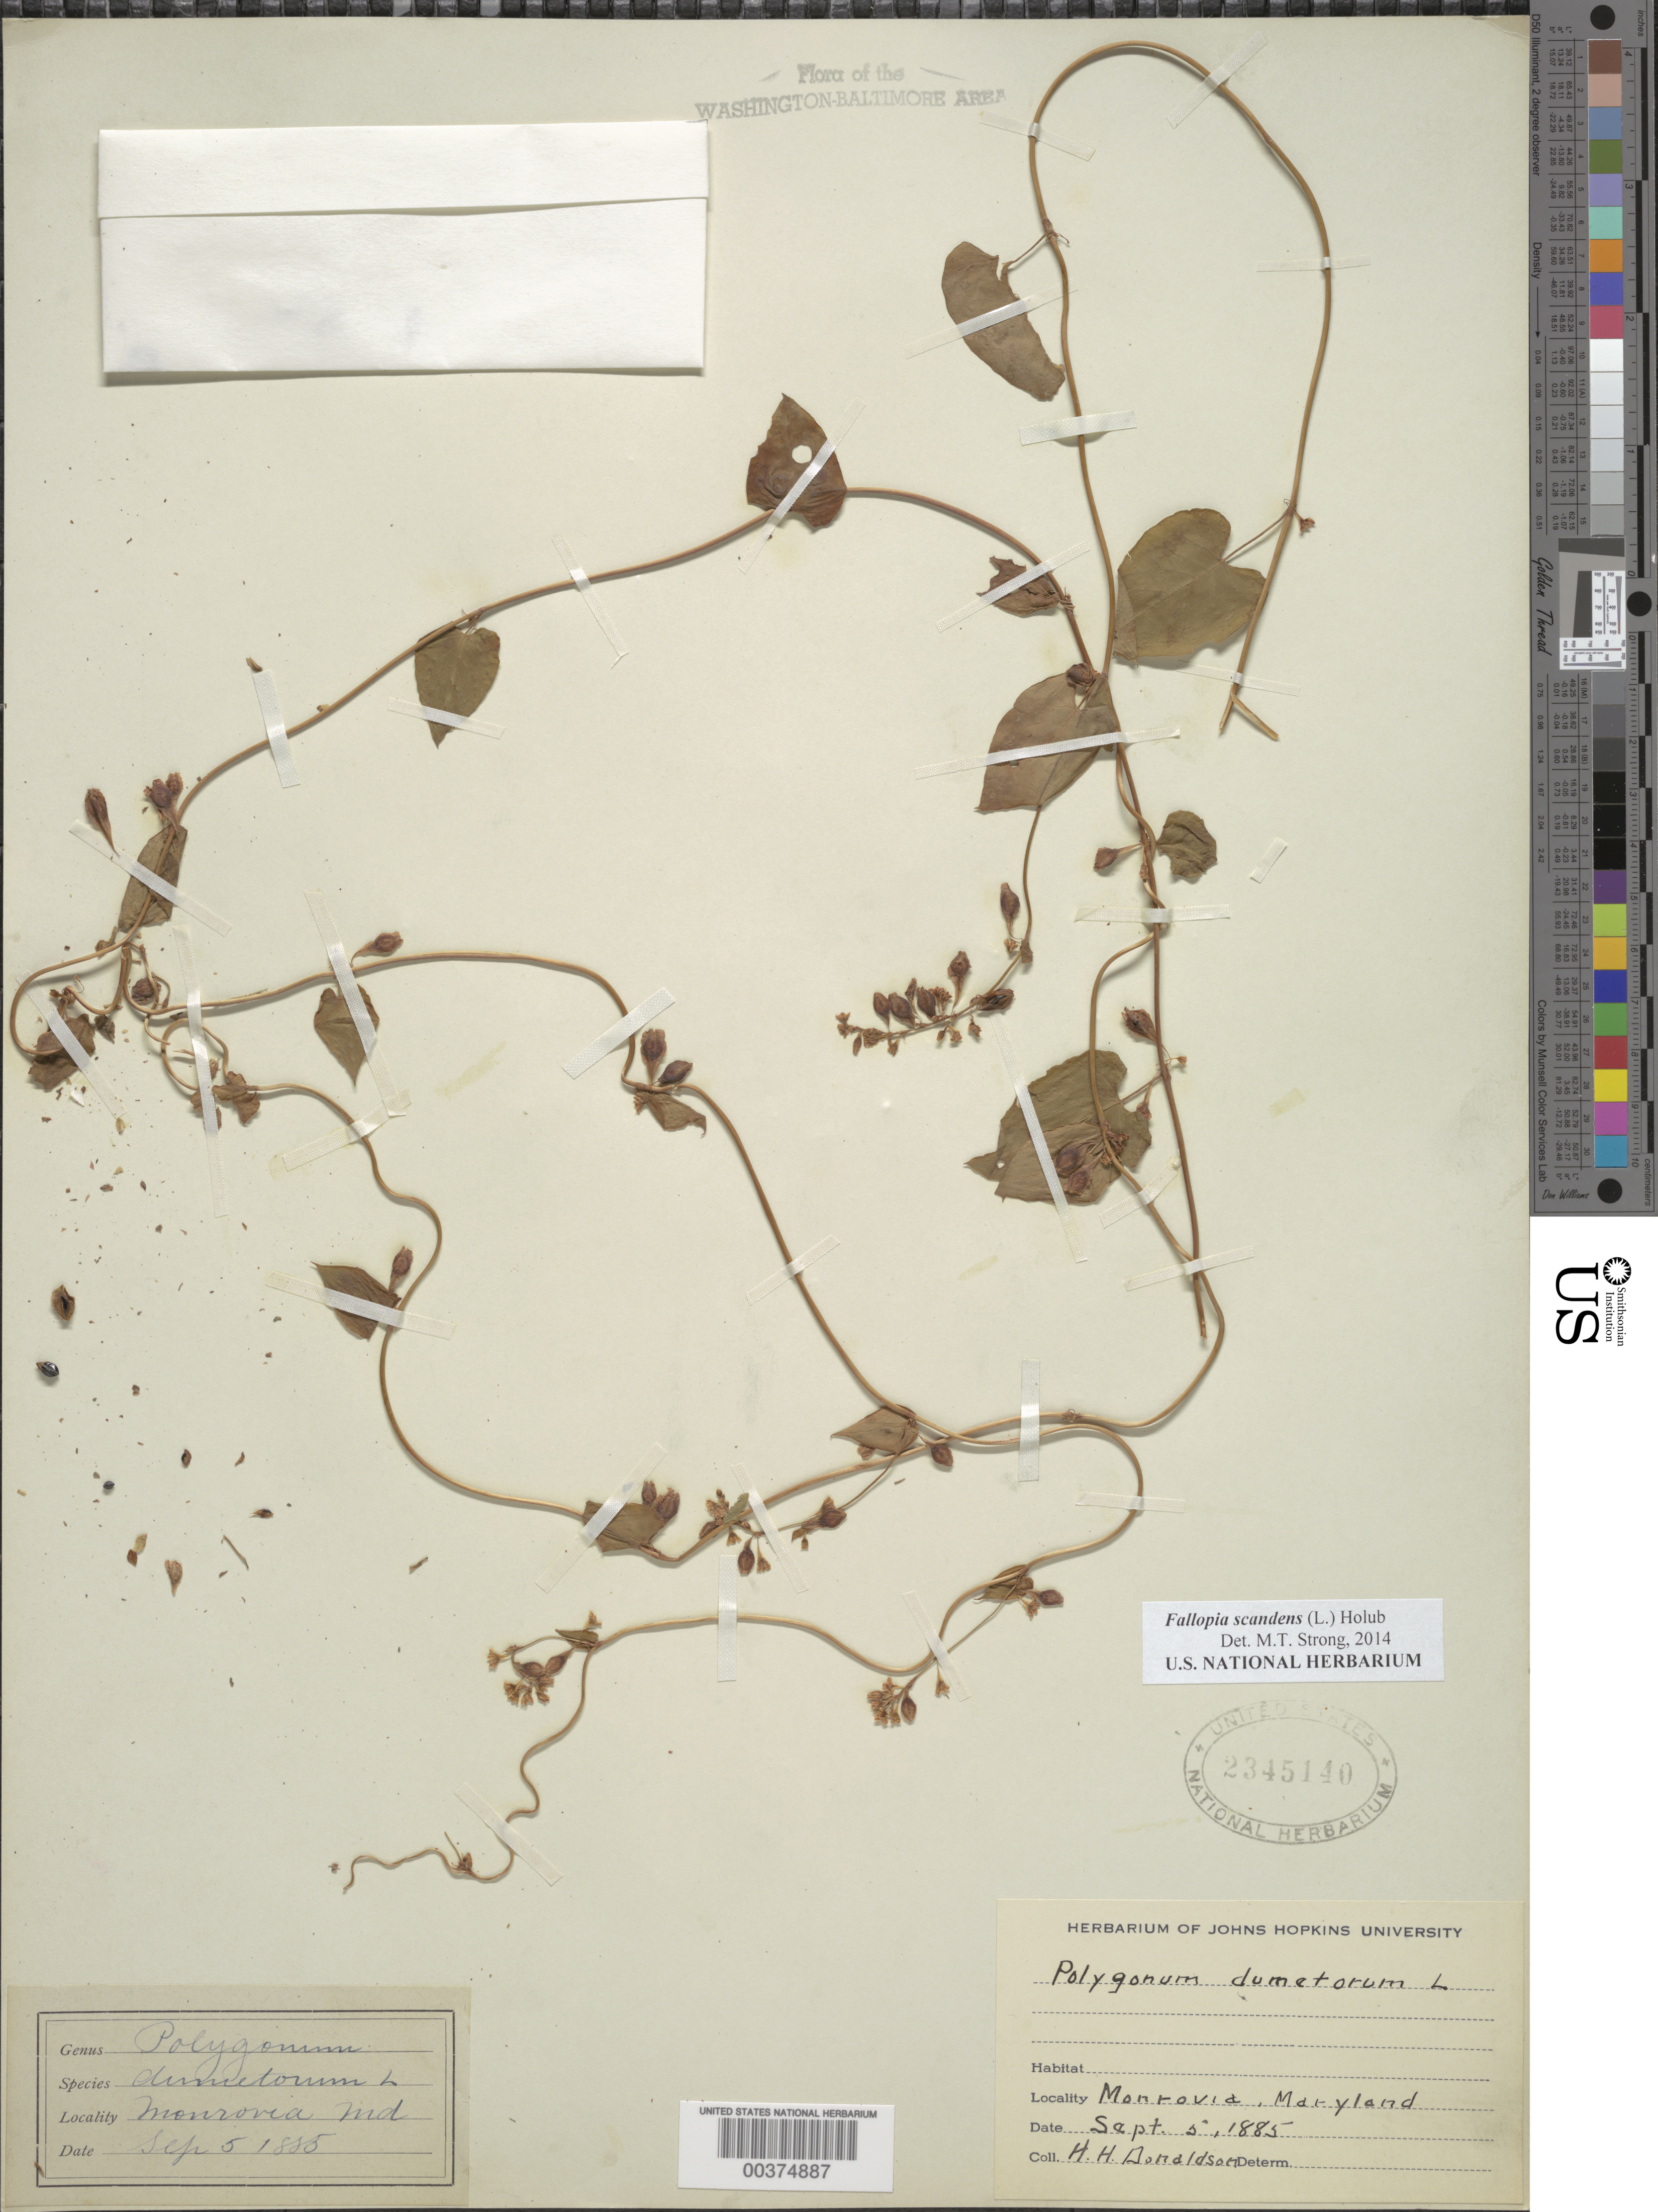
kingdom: Plantae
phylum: Tracheophyta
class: Magnoliopsida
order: Caryophyllales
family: Polygonaceae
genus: Fallopia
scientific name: Fallopia scandens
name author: (L.) Holub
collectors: H. Donaldson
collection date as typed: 05 Sep 1885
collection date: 1885-09-05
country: United States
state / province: Maryland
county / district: Frederick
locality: Monrovia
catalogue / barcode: US 2345140